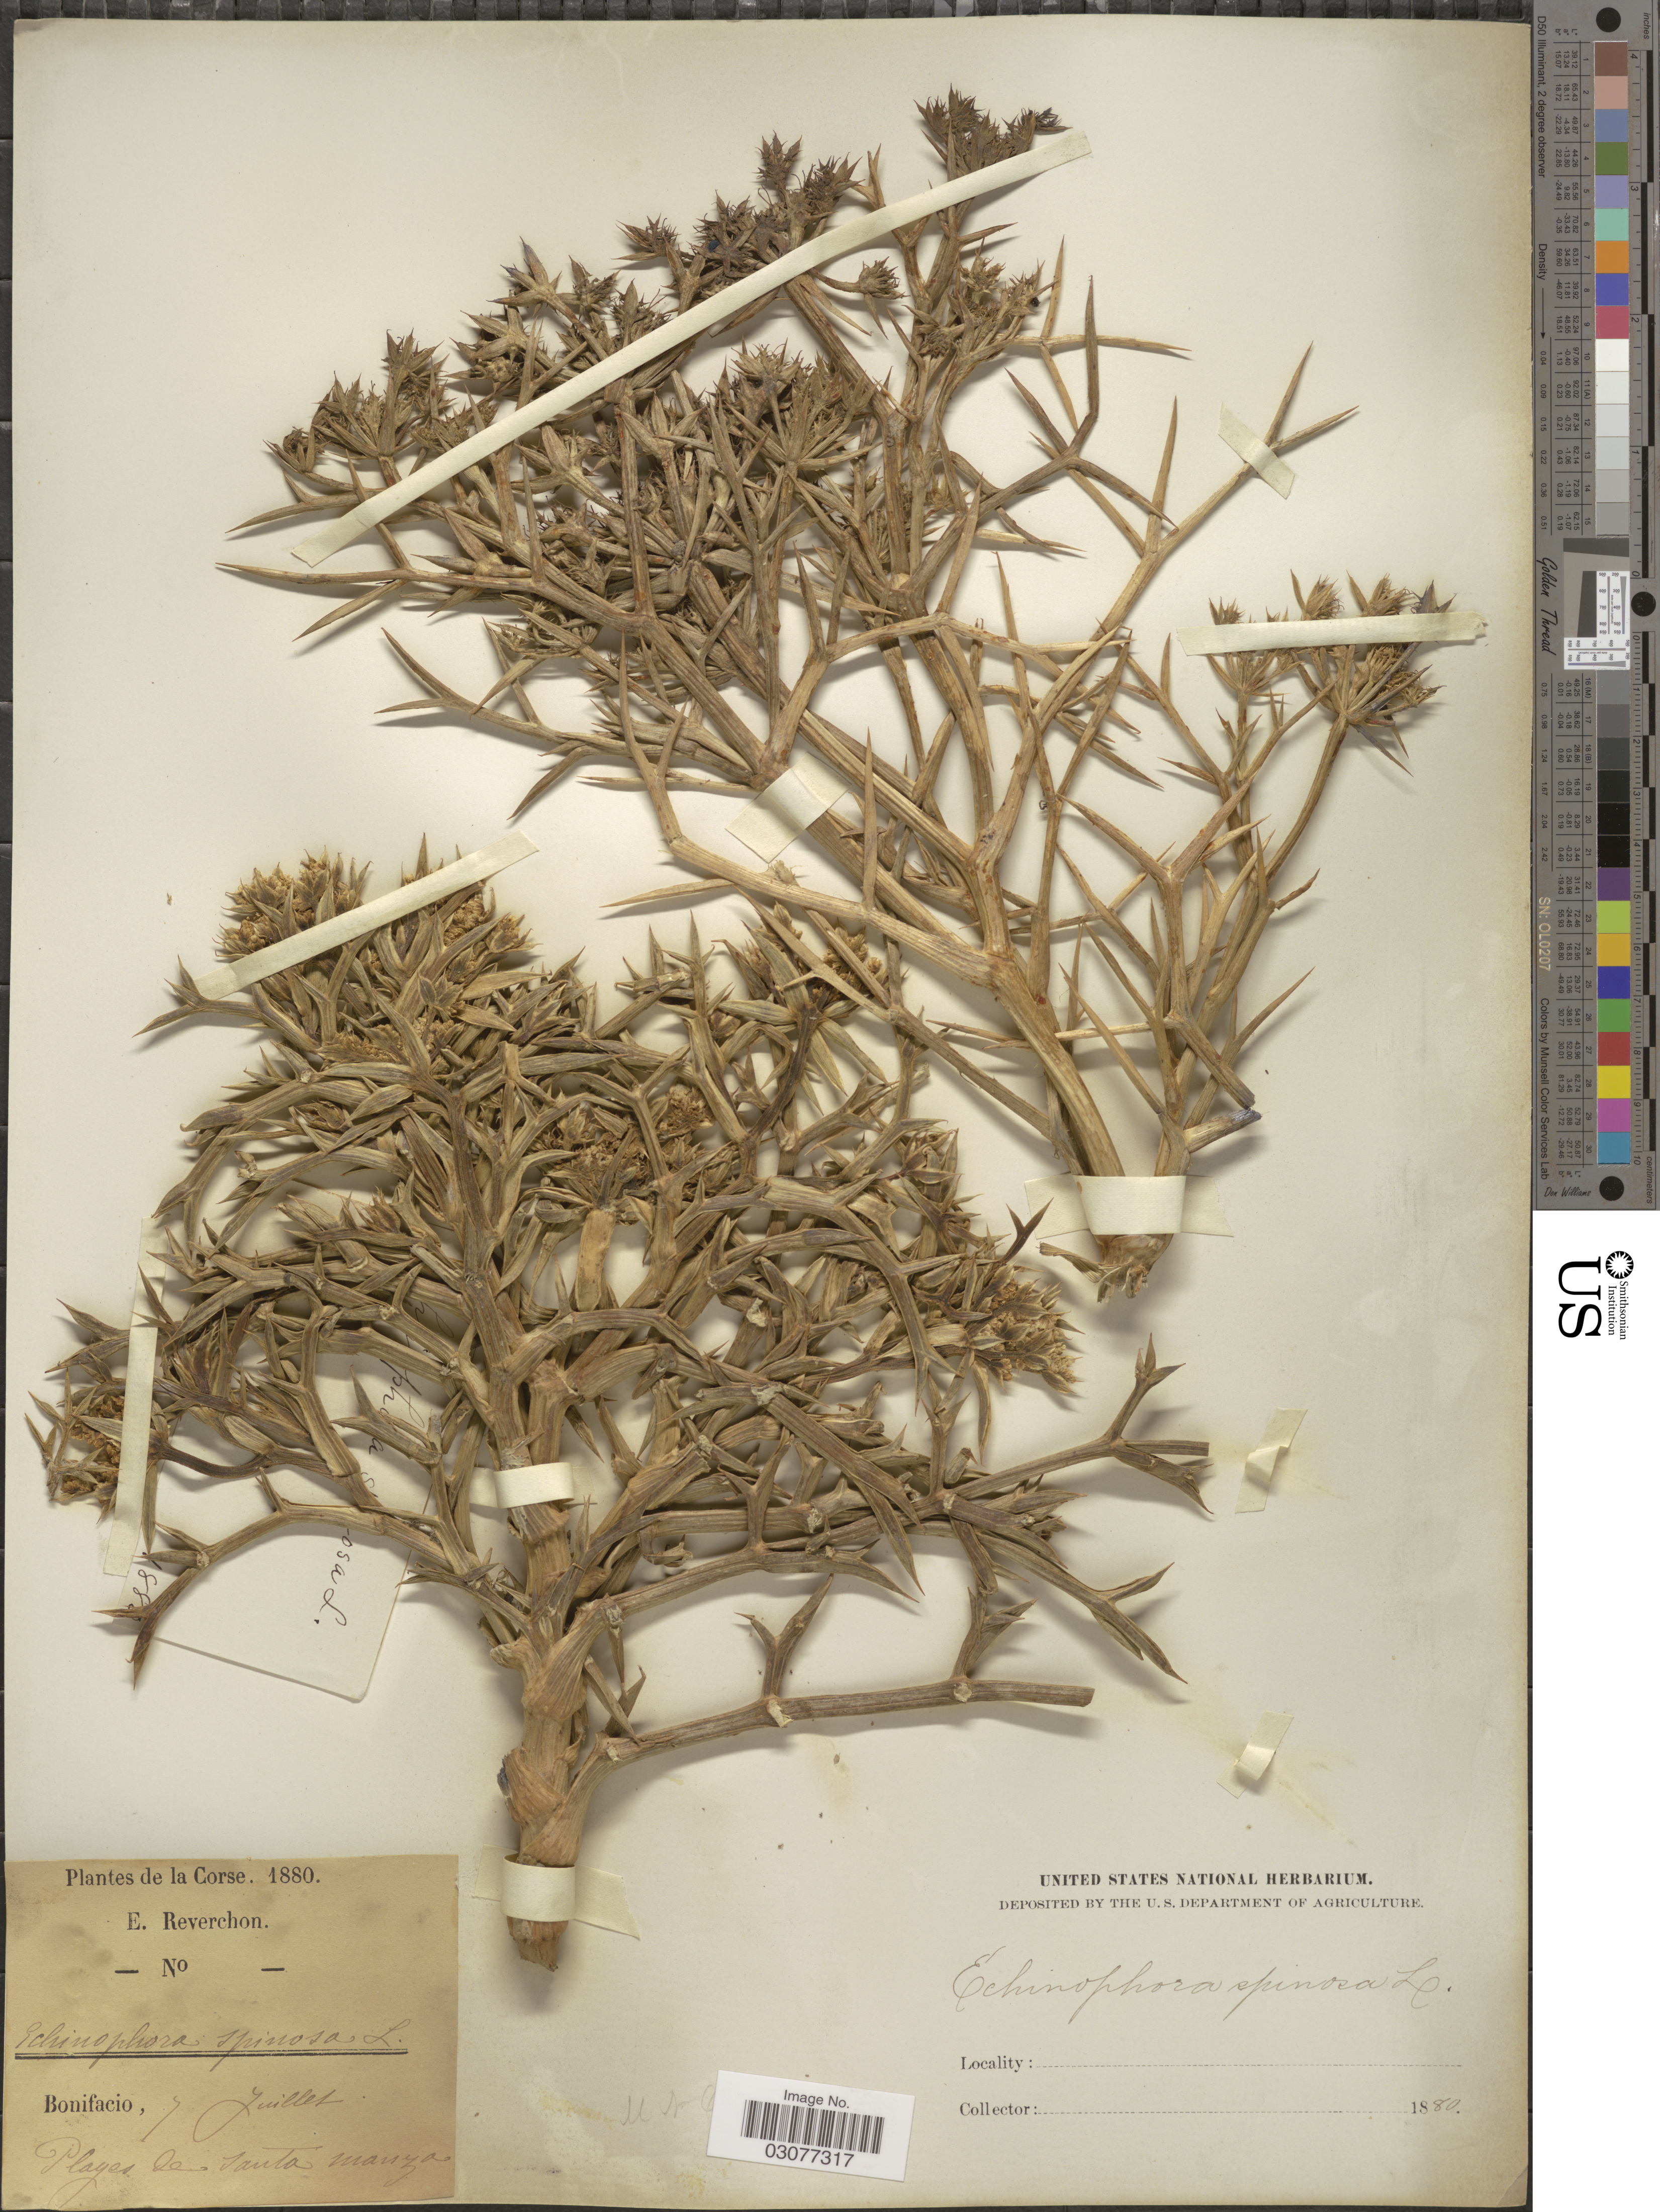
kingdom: Plantae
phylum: Tracheophyta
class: Magnoliopsida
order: Apiales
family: Apiaceae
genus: Echinophora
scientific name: Echinophora spinosa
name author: L.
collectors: E. Reverchon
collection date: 1880-07-07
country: France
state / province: Corsica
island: Corse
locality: Corse. Bonifacio, Plages de Santa Manza.